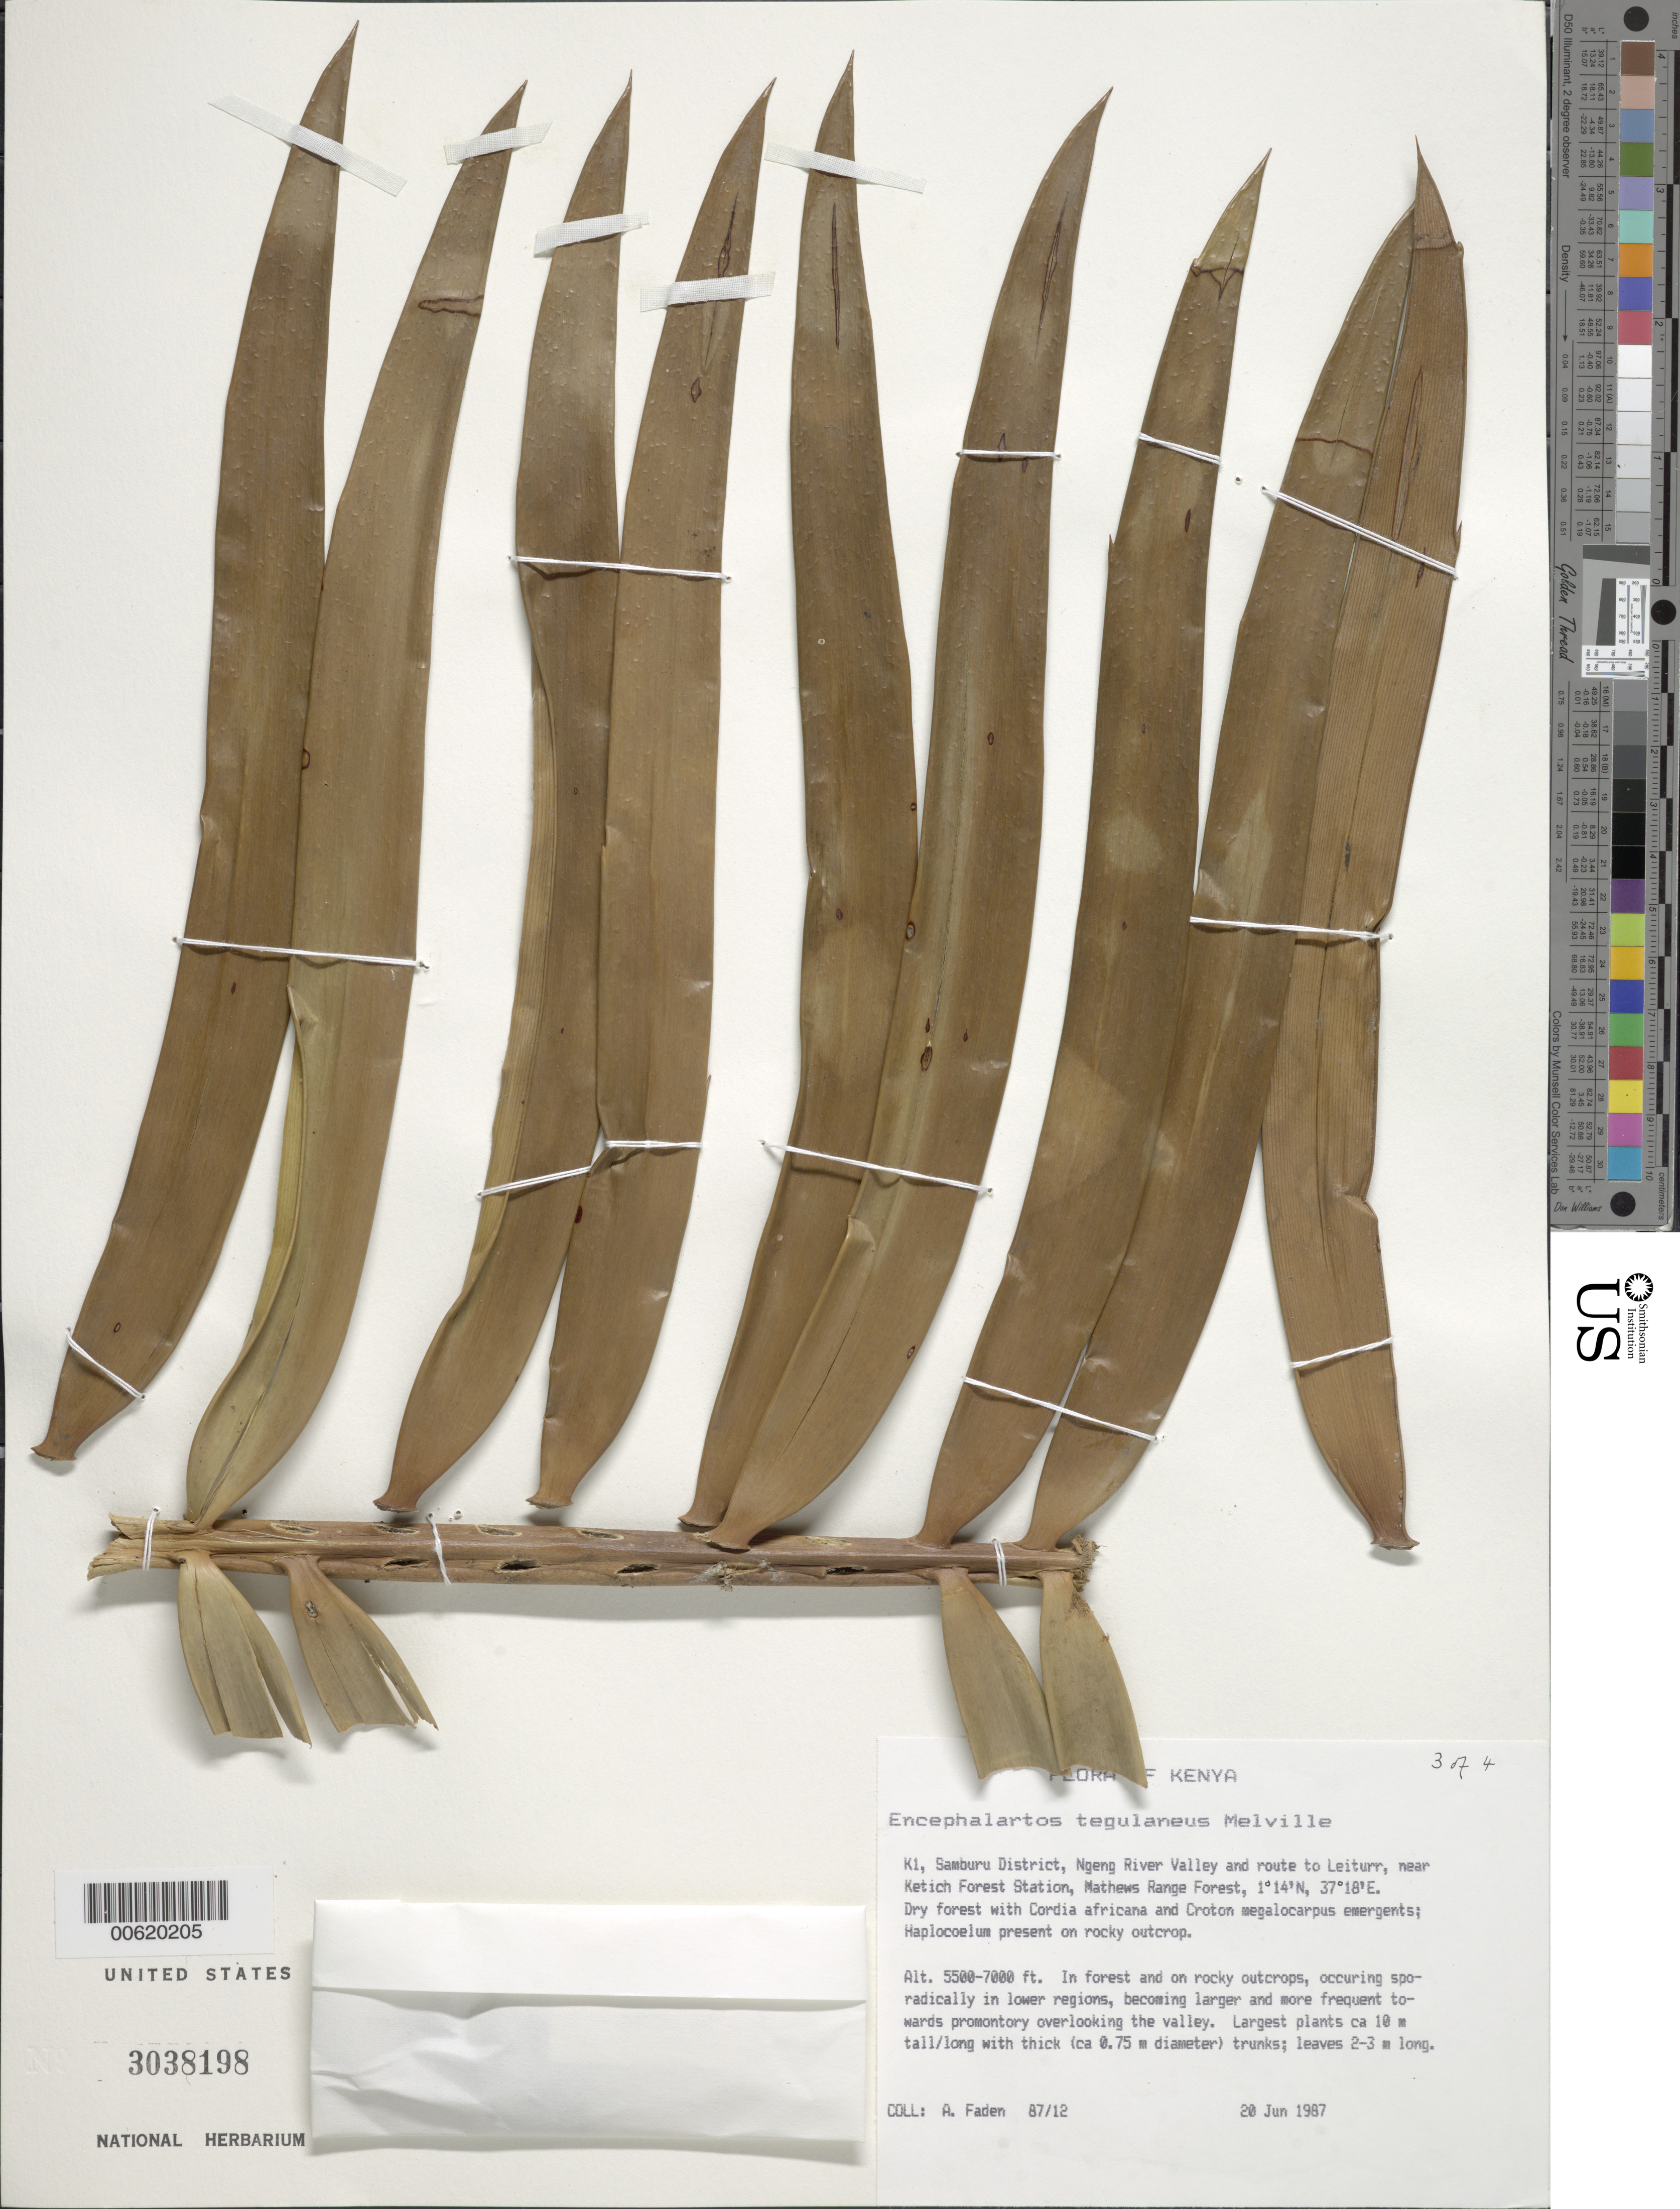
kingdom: Plantae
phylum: Tracheophyta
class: Cycadopsida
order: Cycadales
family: Zamiaceae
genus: Encephalartos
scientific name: Encephalartos tegulaneus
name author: Melville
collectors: A. J. Faden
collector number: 8712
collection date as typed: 20 Jun 1987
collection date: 1987-06-20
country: Kenya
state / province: Samburu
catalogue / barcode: US 3038198